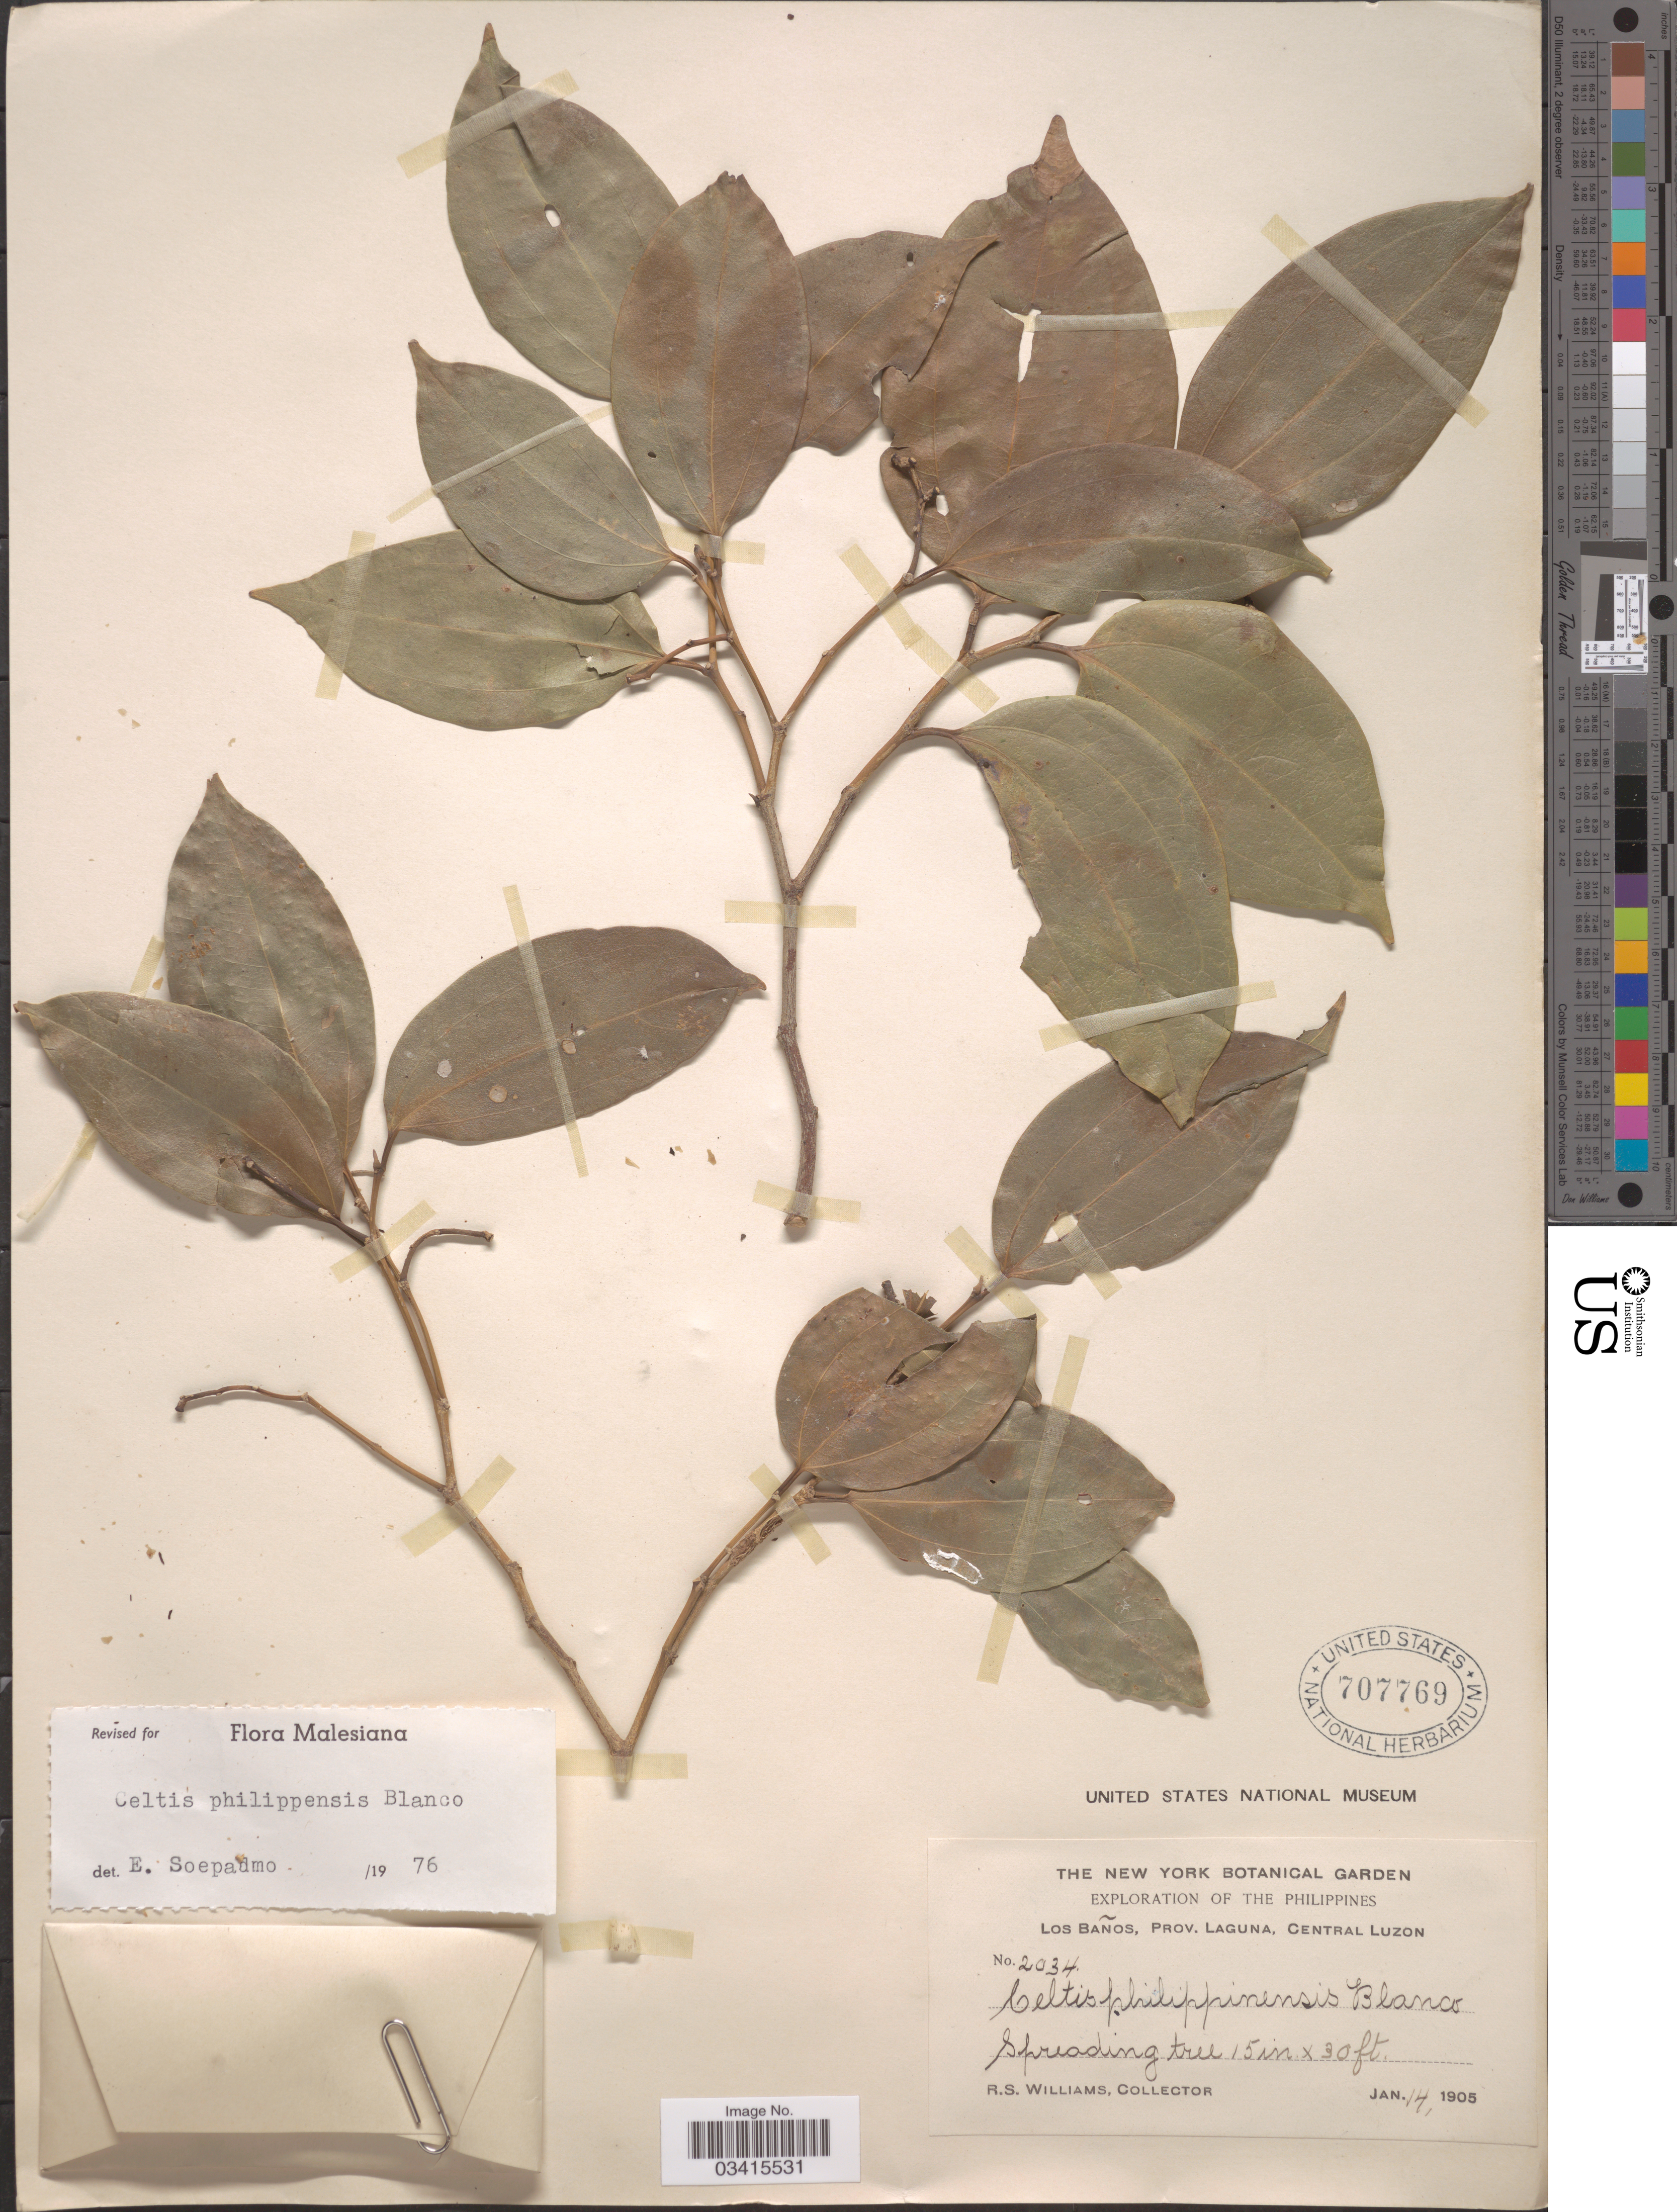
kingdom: Plantae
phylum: Tracheophyta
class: Magnoliopsida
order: Rosales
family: Cannabaceae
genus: Celtis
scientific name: Celtis philippensis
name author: Blanco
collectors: R. S. Williams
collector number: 2034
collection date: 1905-01-14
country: Philippines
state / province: Central Luzon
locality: Los Baños, Prov. Laguna.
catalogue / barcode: US 707769